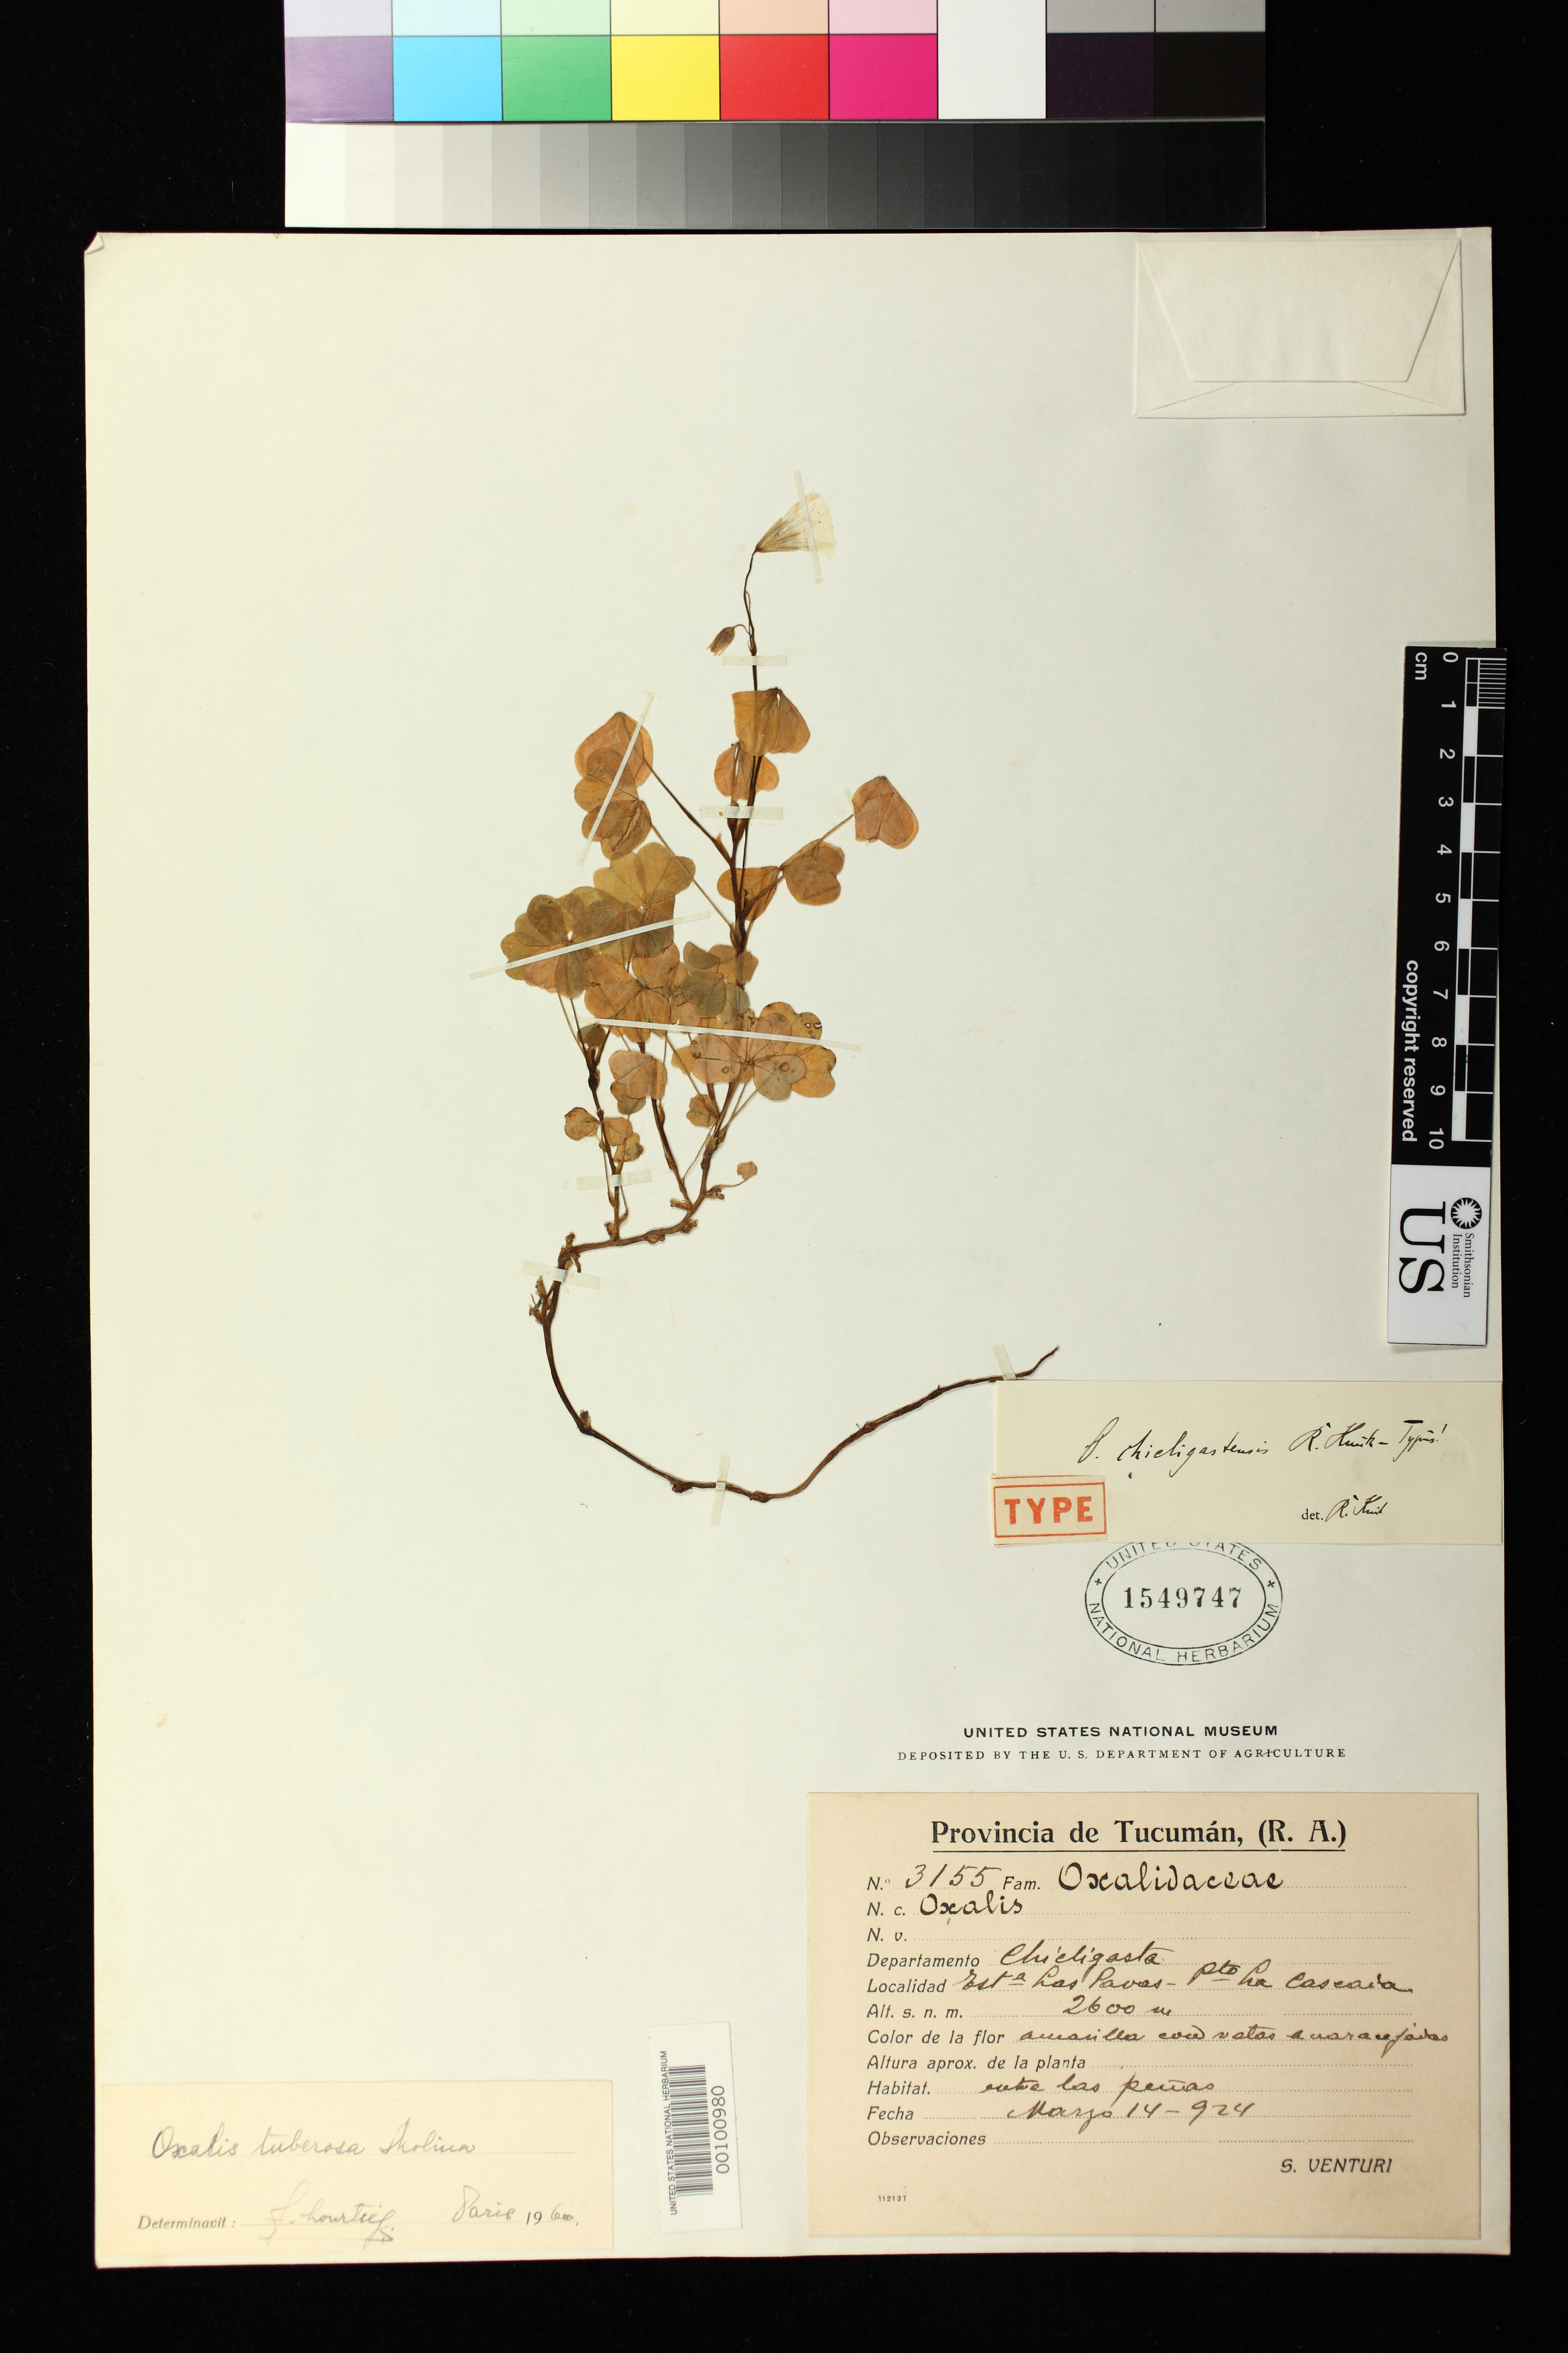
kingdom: Plantae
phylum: Tracheophyta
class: Magnoliopsida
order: Oxalidales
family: Oxalidaceae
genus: Oxalis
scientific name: Oxalis chicligastensis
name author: R. Knuth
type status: Holotype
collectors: S. Venturi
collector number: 3155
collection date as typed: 14 Mar 1924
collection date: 1924-03-14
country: Argentina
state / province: Tucumán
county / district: Chicligasta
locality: Estada las Pavas.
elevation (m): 2600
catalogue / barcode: US 1549747